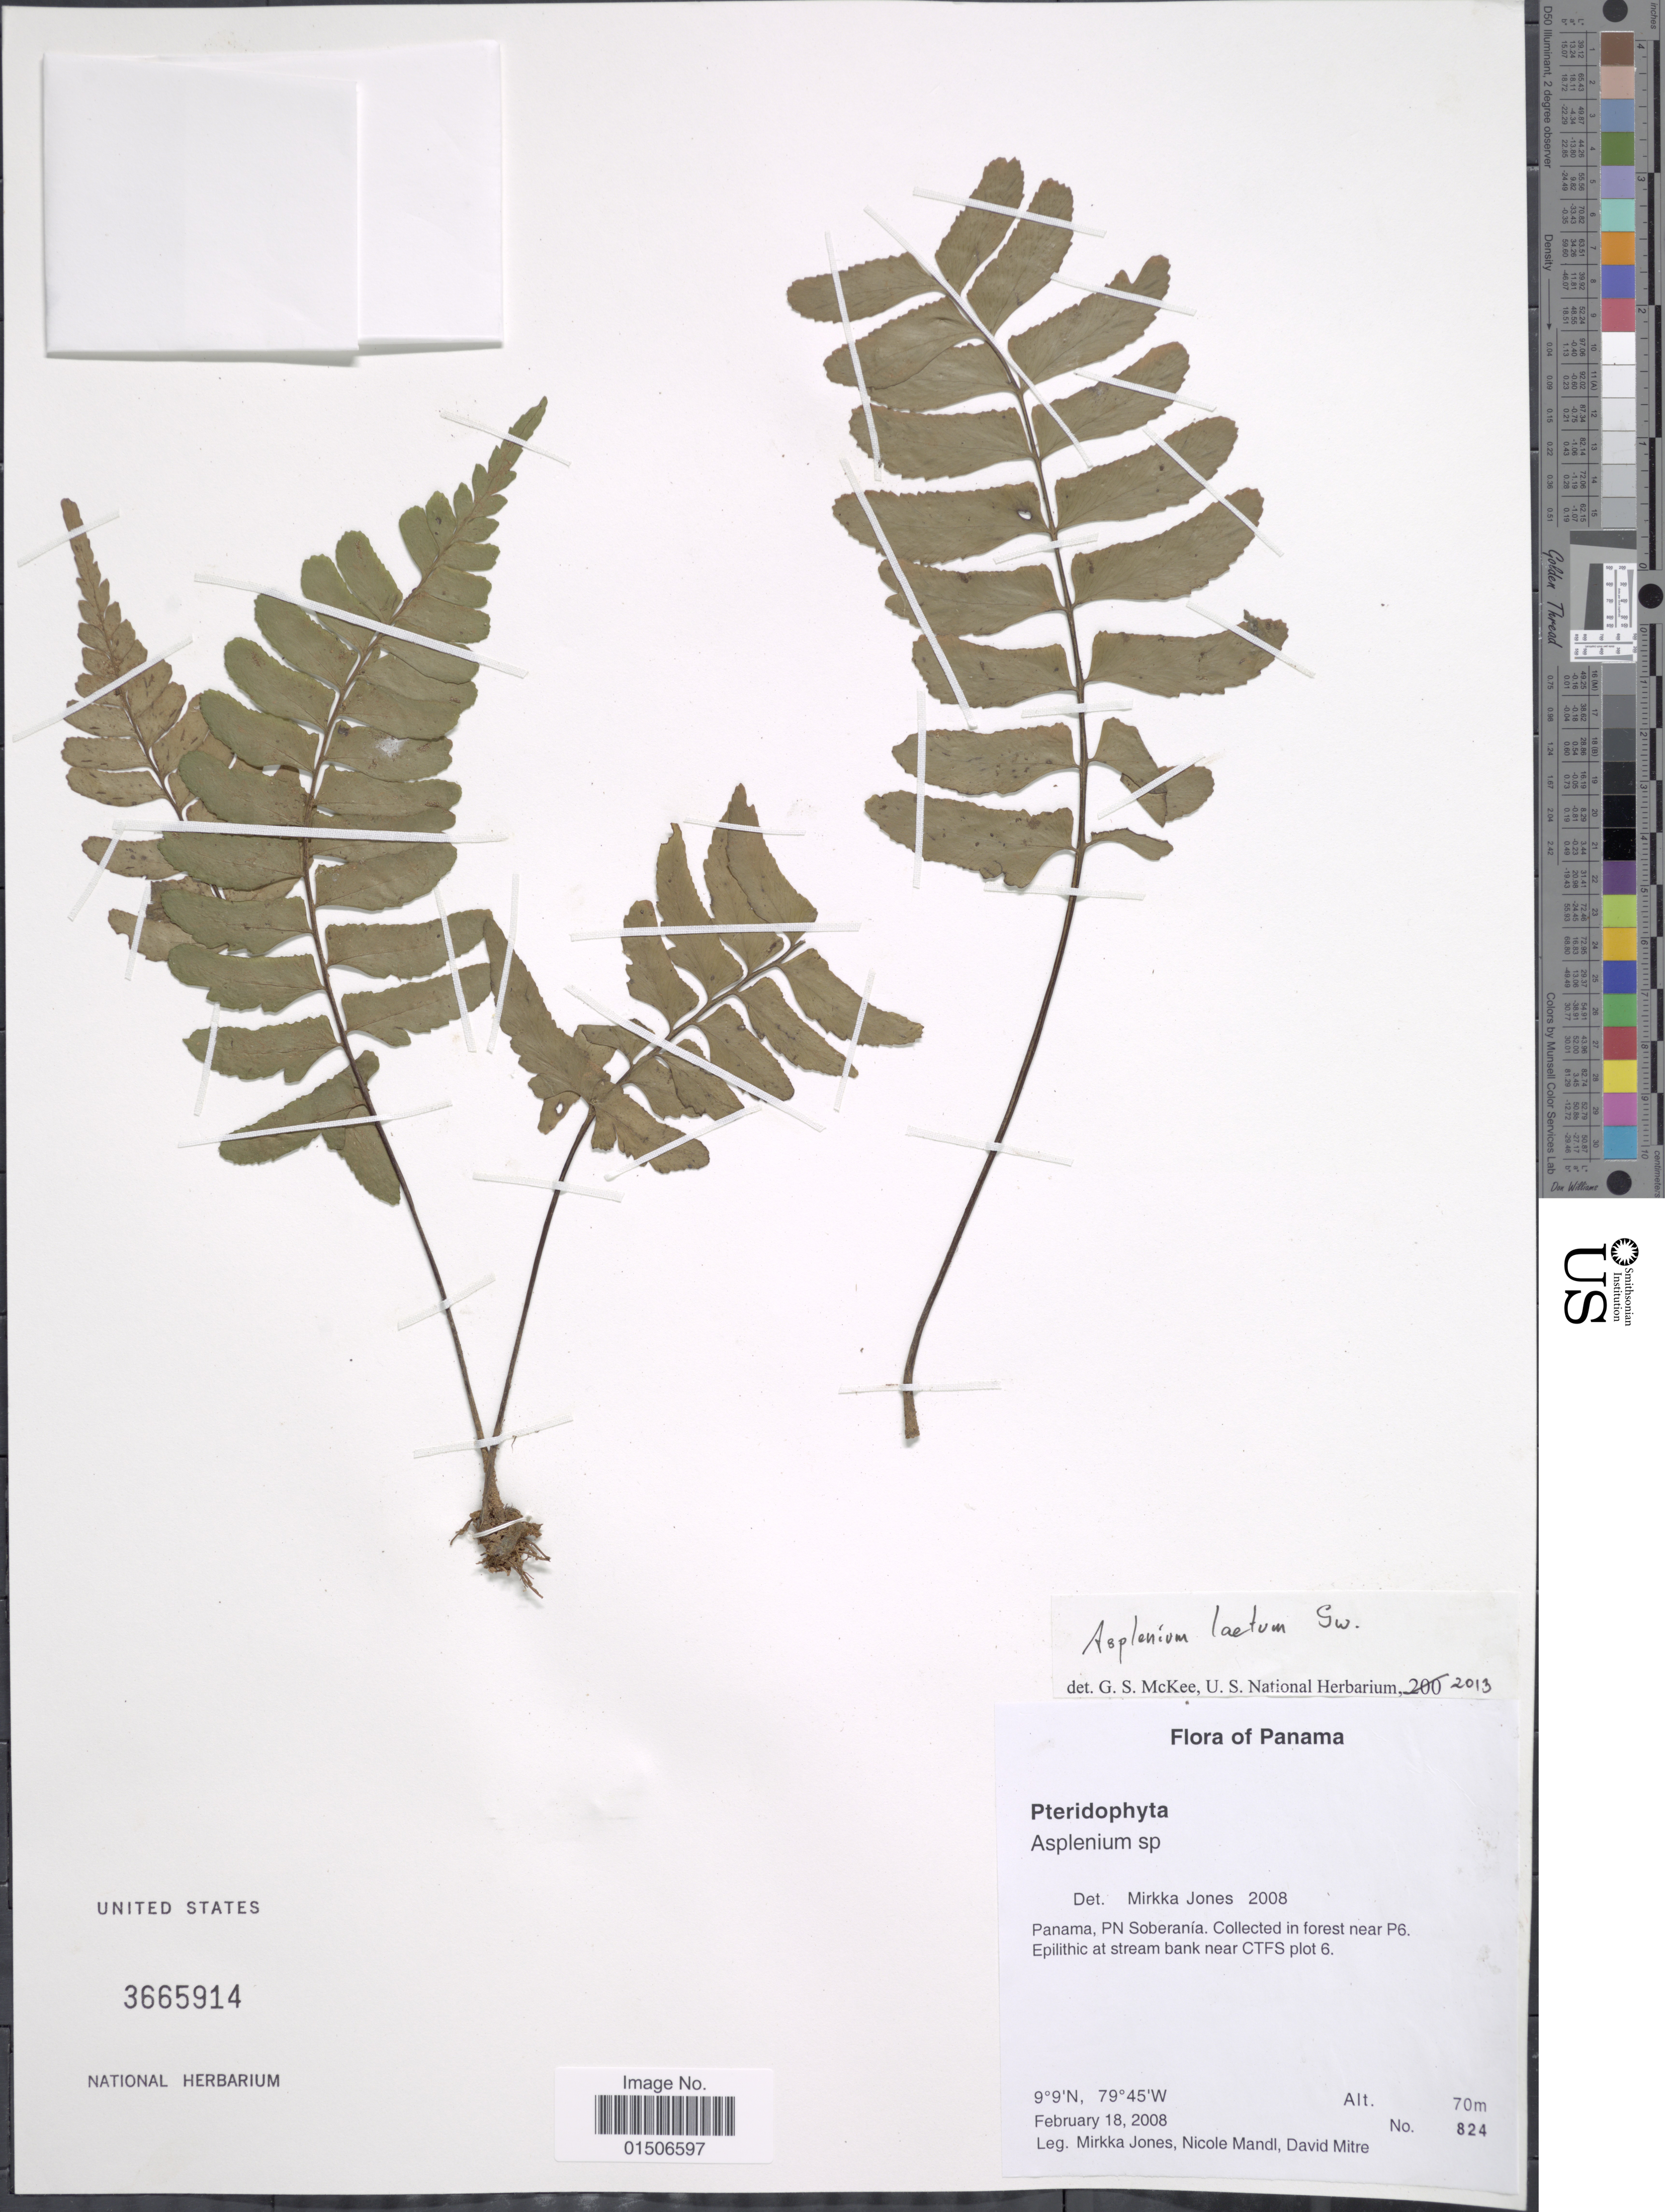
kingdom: Plantae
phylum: Tracheophyta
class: Polypodiopsida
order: Polypodiales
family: Aspleniaceae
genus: Asplenium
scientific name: Asplenium laetum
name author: Sw.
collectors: M. Jones, N. Mandl & D. Mitre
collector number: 824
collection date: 2008-02-18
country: Panama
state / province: Panamá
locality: PN Soberia. Collected in forest near P6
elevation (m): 70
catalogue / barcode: US 3665914